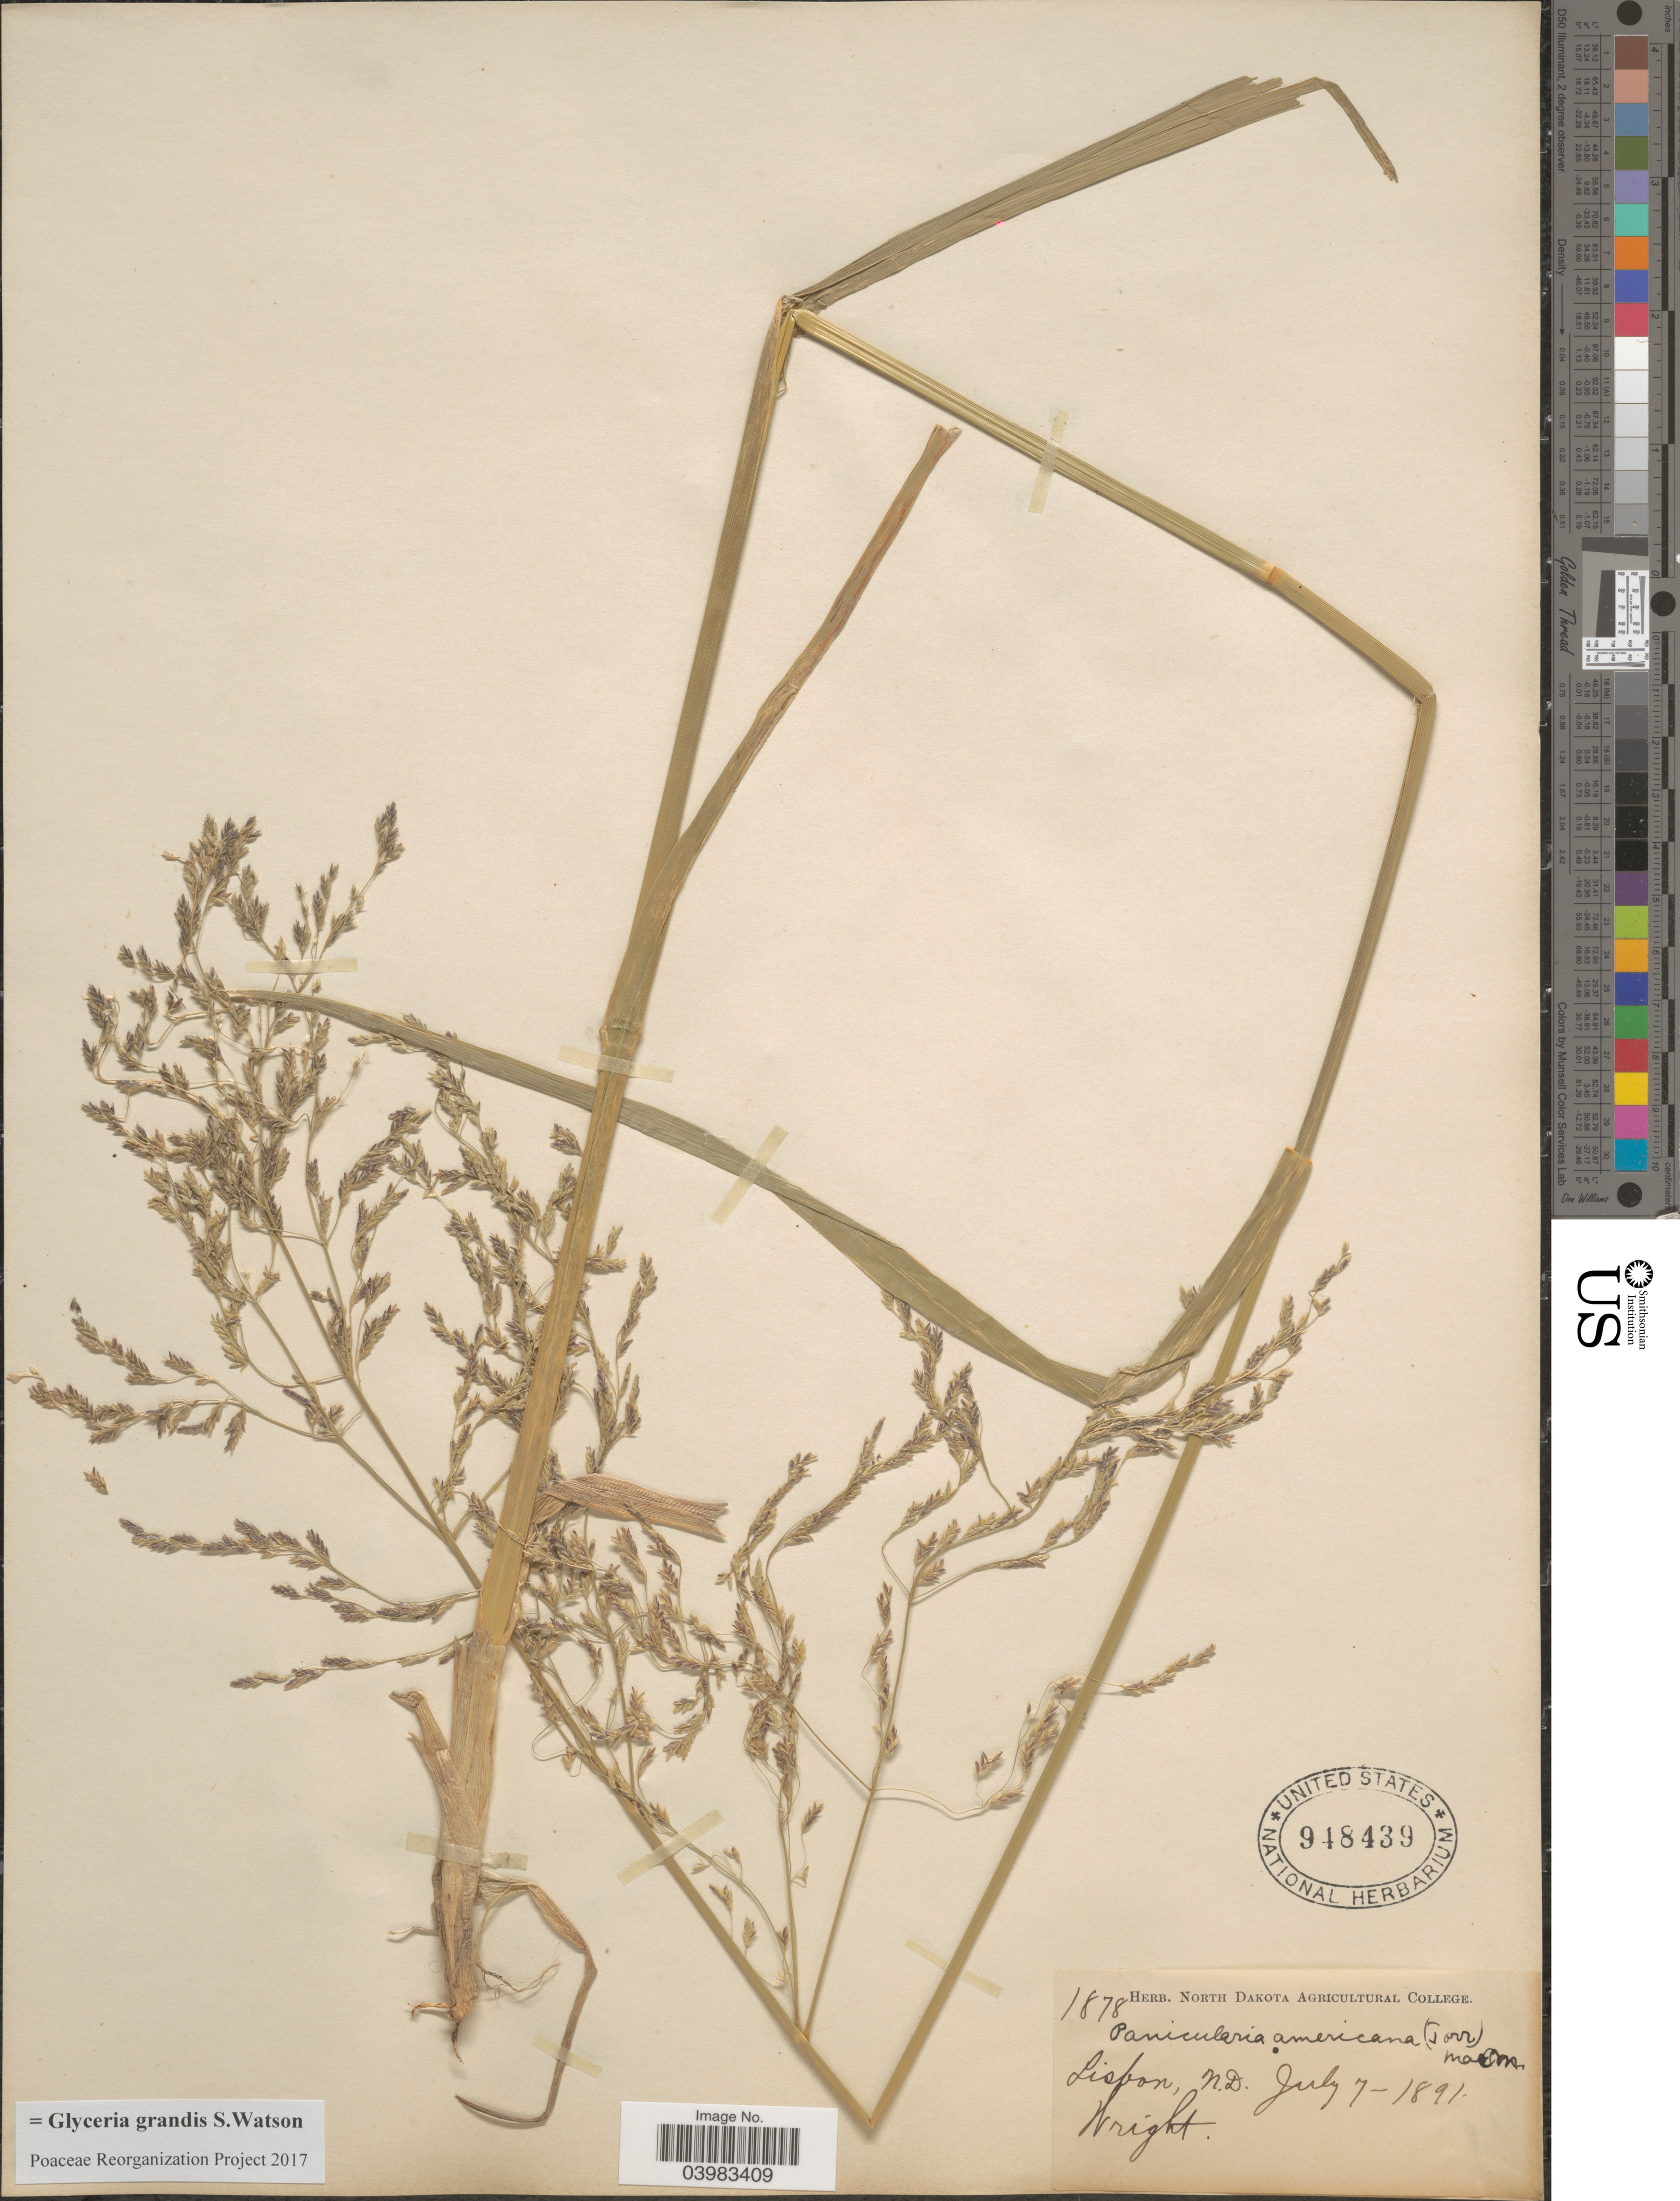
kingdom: Plantae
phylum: Tracheophyta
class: Liliopsida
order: Poales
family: Poaceae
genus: Glyceria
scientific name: Glyceria grandis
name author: S. Watson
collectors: Wright, --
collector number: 1878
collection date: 1891-07-07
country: United States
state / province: North Dakota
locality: Lisbon.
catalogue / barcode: US 948439